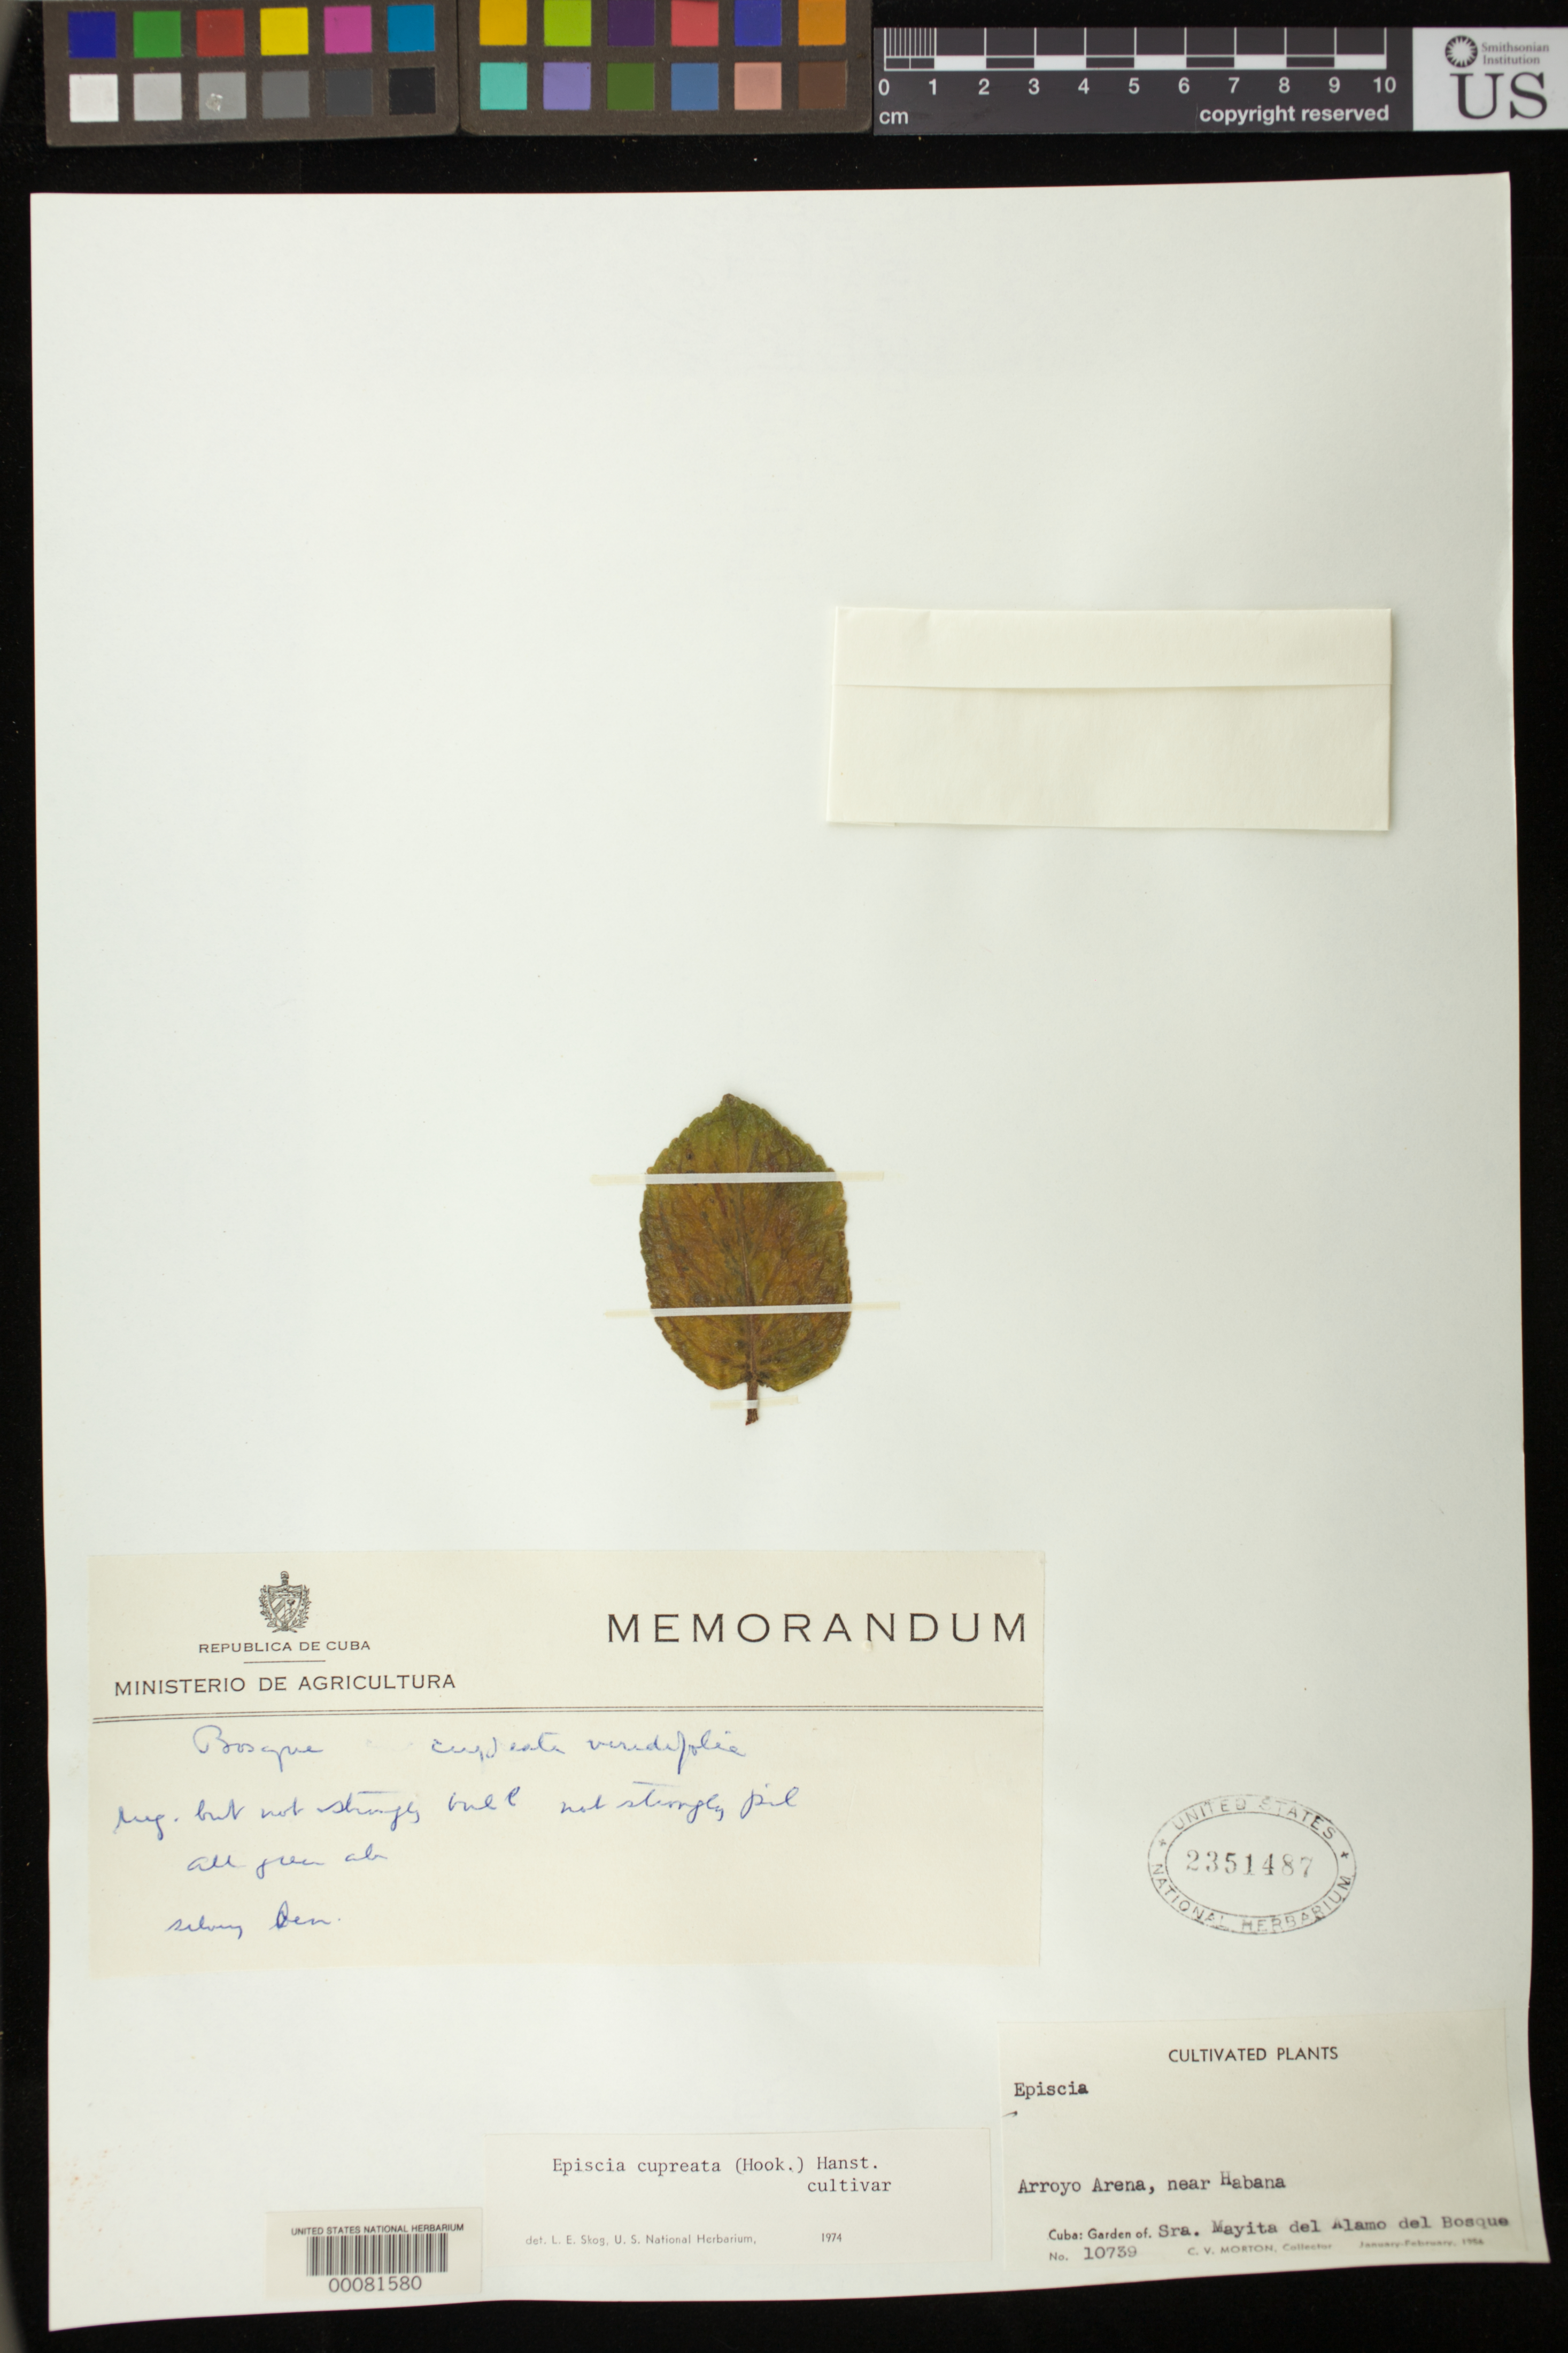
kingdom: Plantae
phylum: Tracheophyta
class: Magnoliopsida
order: Lamiales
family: Gesneriaceae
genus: Episcia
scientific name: Episcia cupreata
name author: (Hook.) Hanst.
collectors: C. V. Morton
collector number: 10739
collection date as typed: Jan-Feb 1956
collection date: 1956-01/1956-02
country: Cuba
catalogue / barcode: US 2351487